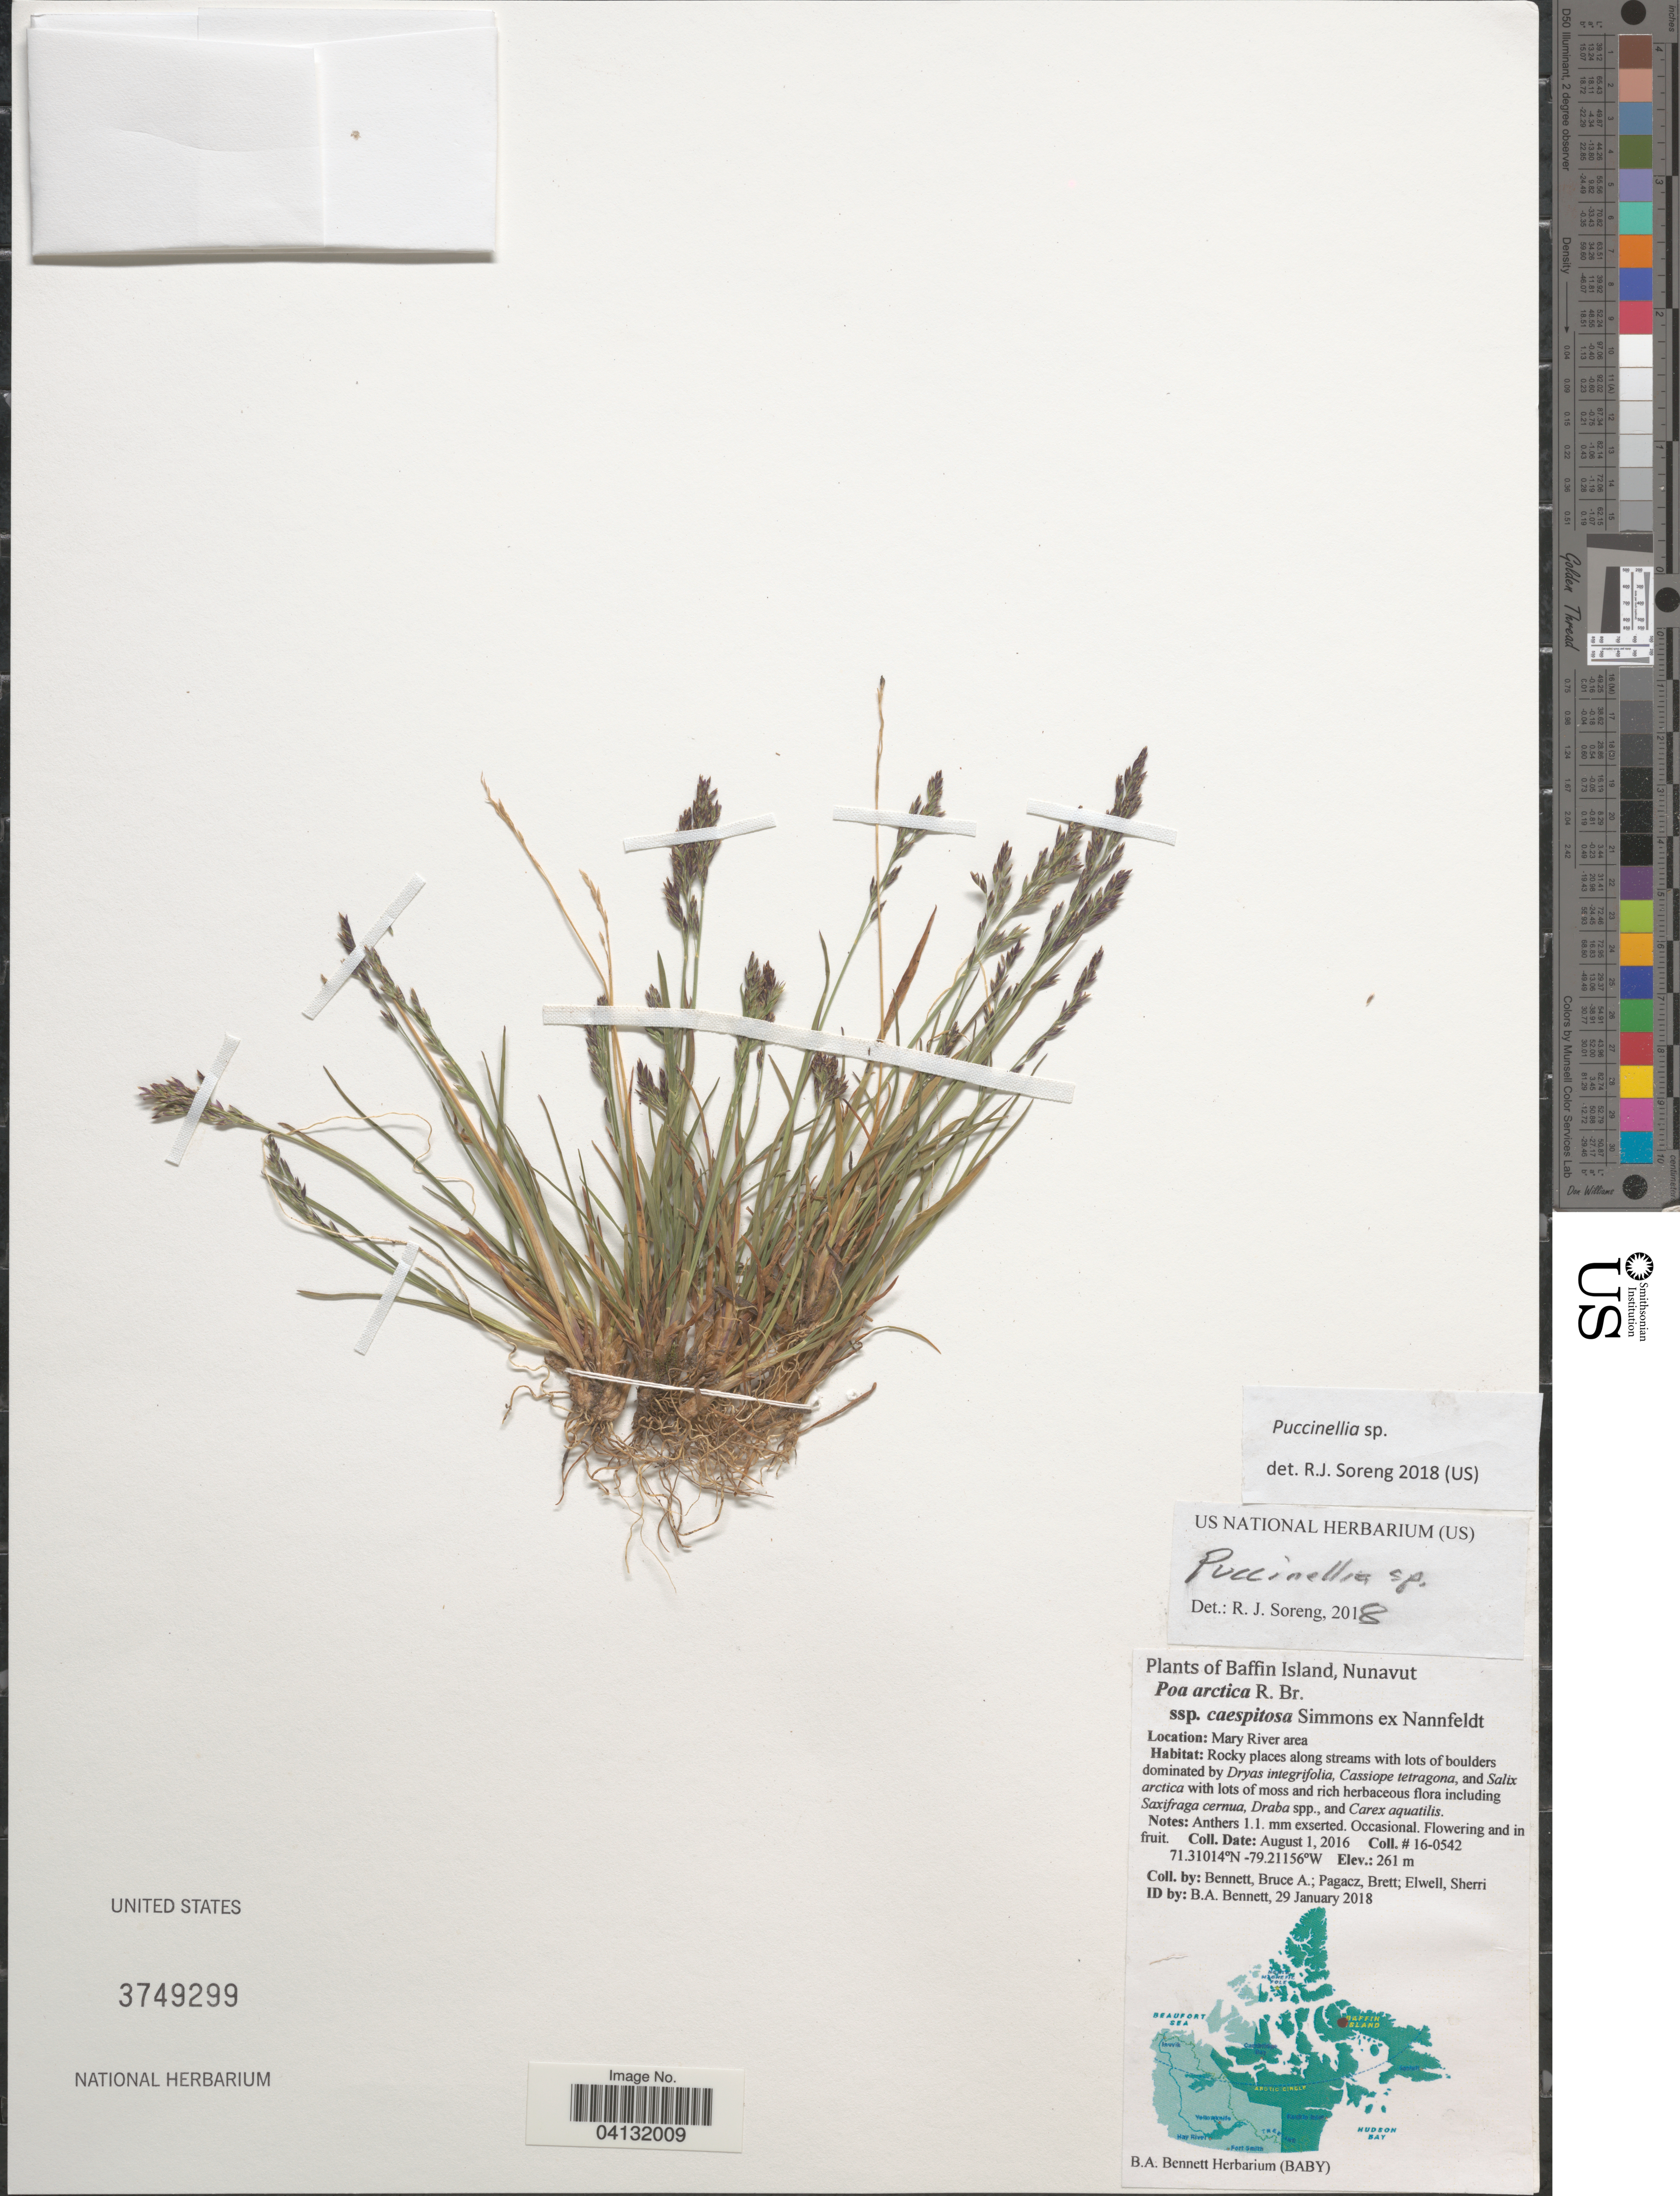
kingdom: Plantae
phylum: Tracheophyta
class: Liliopsida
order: Poales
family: Poaceae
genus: Puccinellia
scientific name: Puccinellia sp.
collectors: -- Bennett, A. Bruce, P. Brett & E. Sherri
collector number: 16-0542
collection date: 2016-08-01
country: Canada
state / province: Nunavut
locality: Baffin Island. Mary River area.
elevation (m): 261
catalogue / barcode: US 3749299